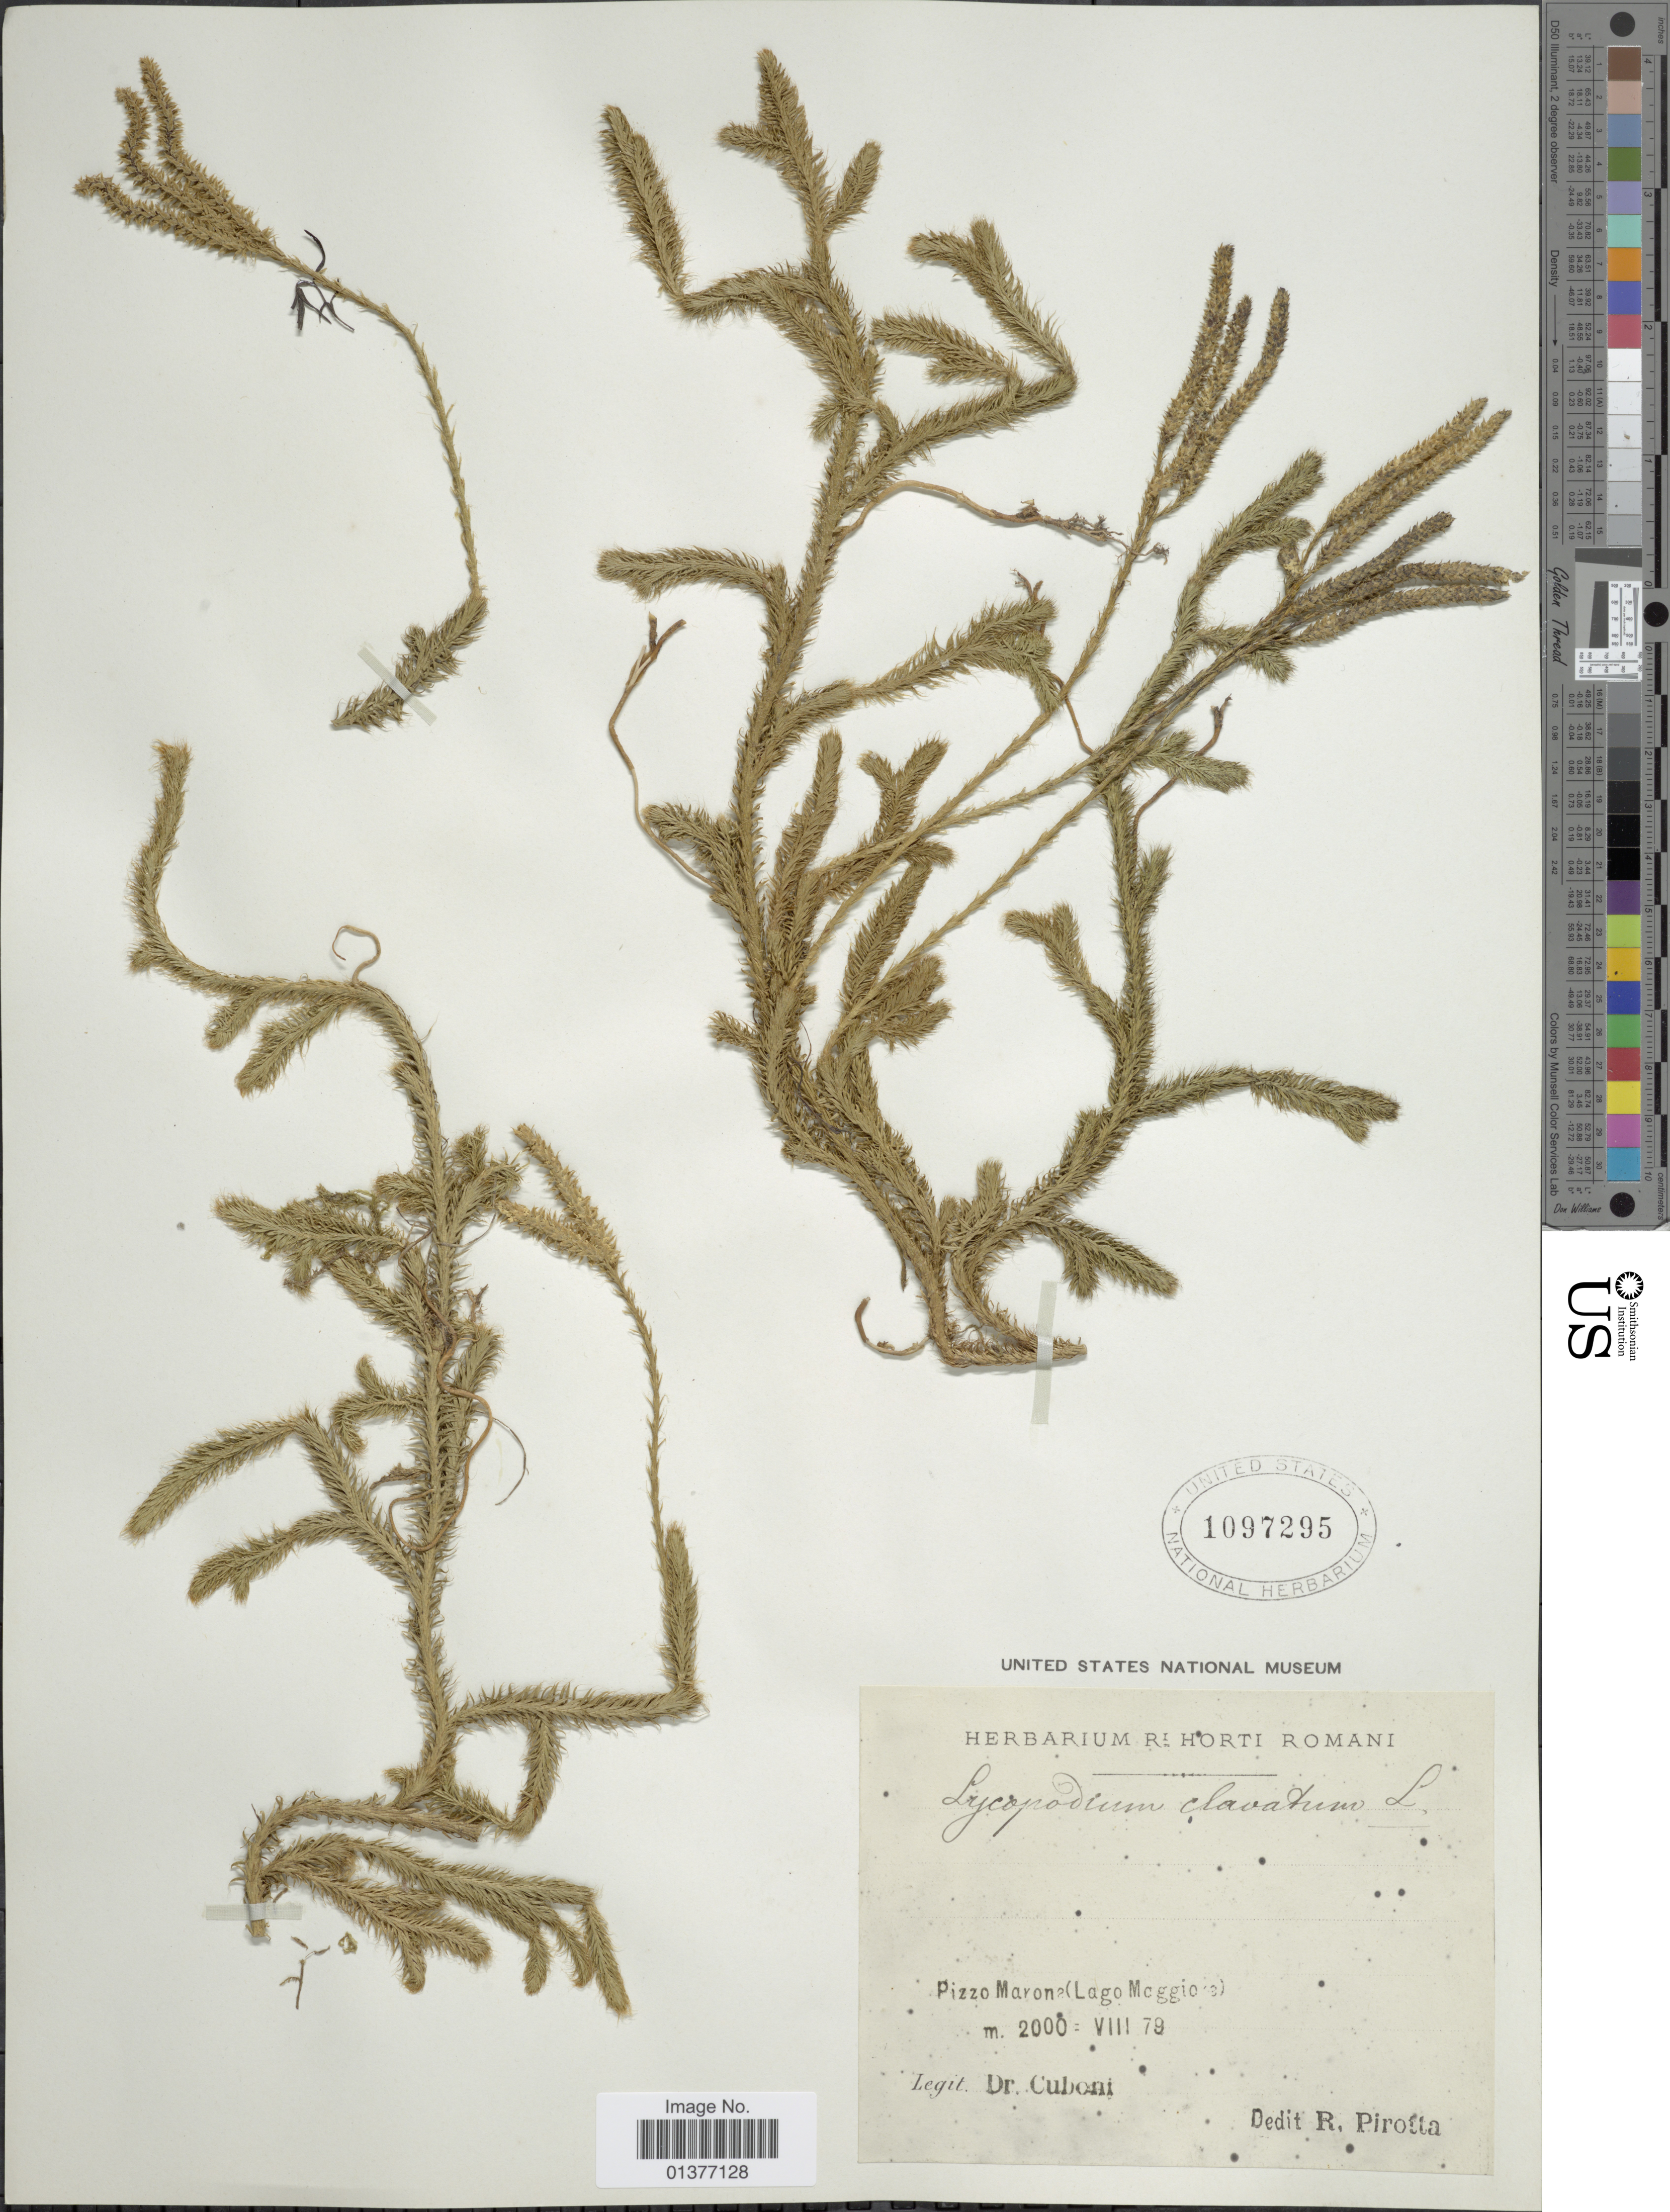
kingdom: Plantae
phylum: Tracheophyta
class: Lycopodiopsida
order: Lycopodiales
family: Lycopodiaceae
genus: Lycopodium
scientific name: Lycopodium clavatum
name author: L.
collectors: Cuboni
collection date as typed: Transcribed d/m/y: /8/79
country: Italy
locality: Pizzo Marona (Lago Maggiore)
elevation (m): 2000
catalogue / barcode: US 1097295